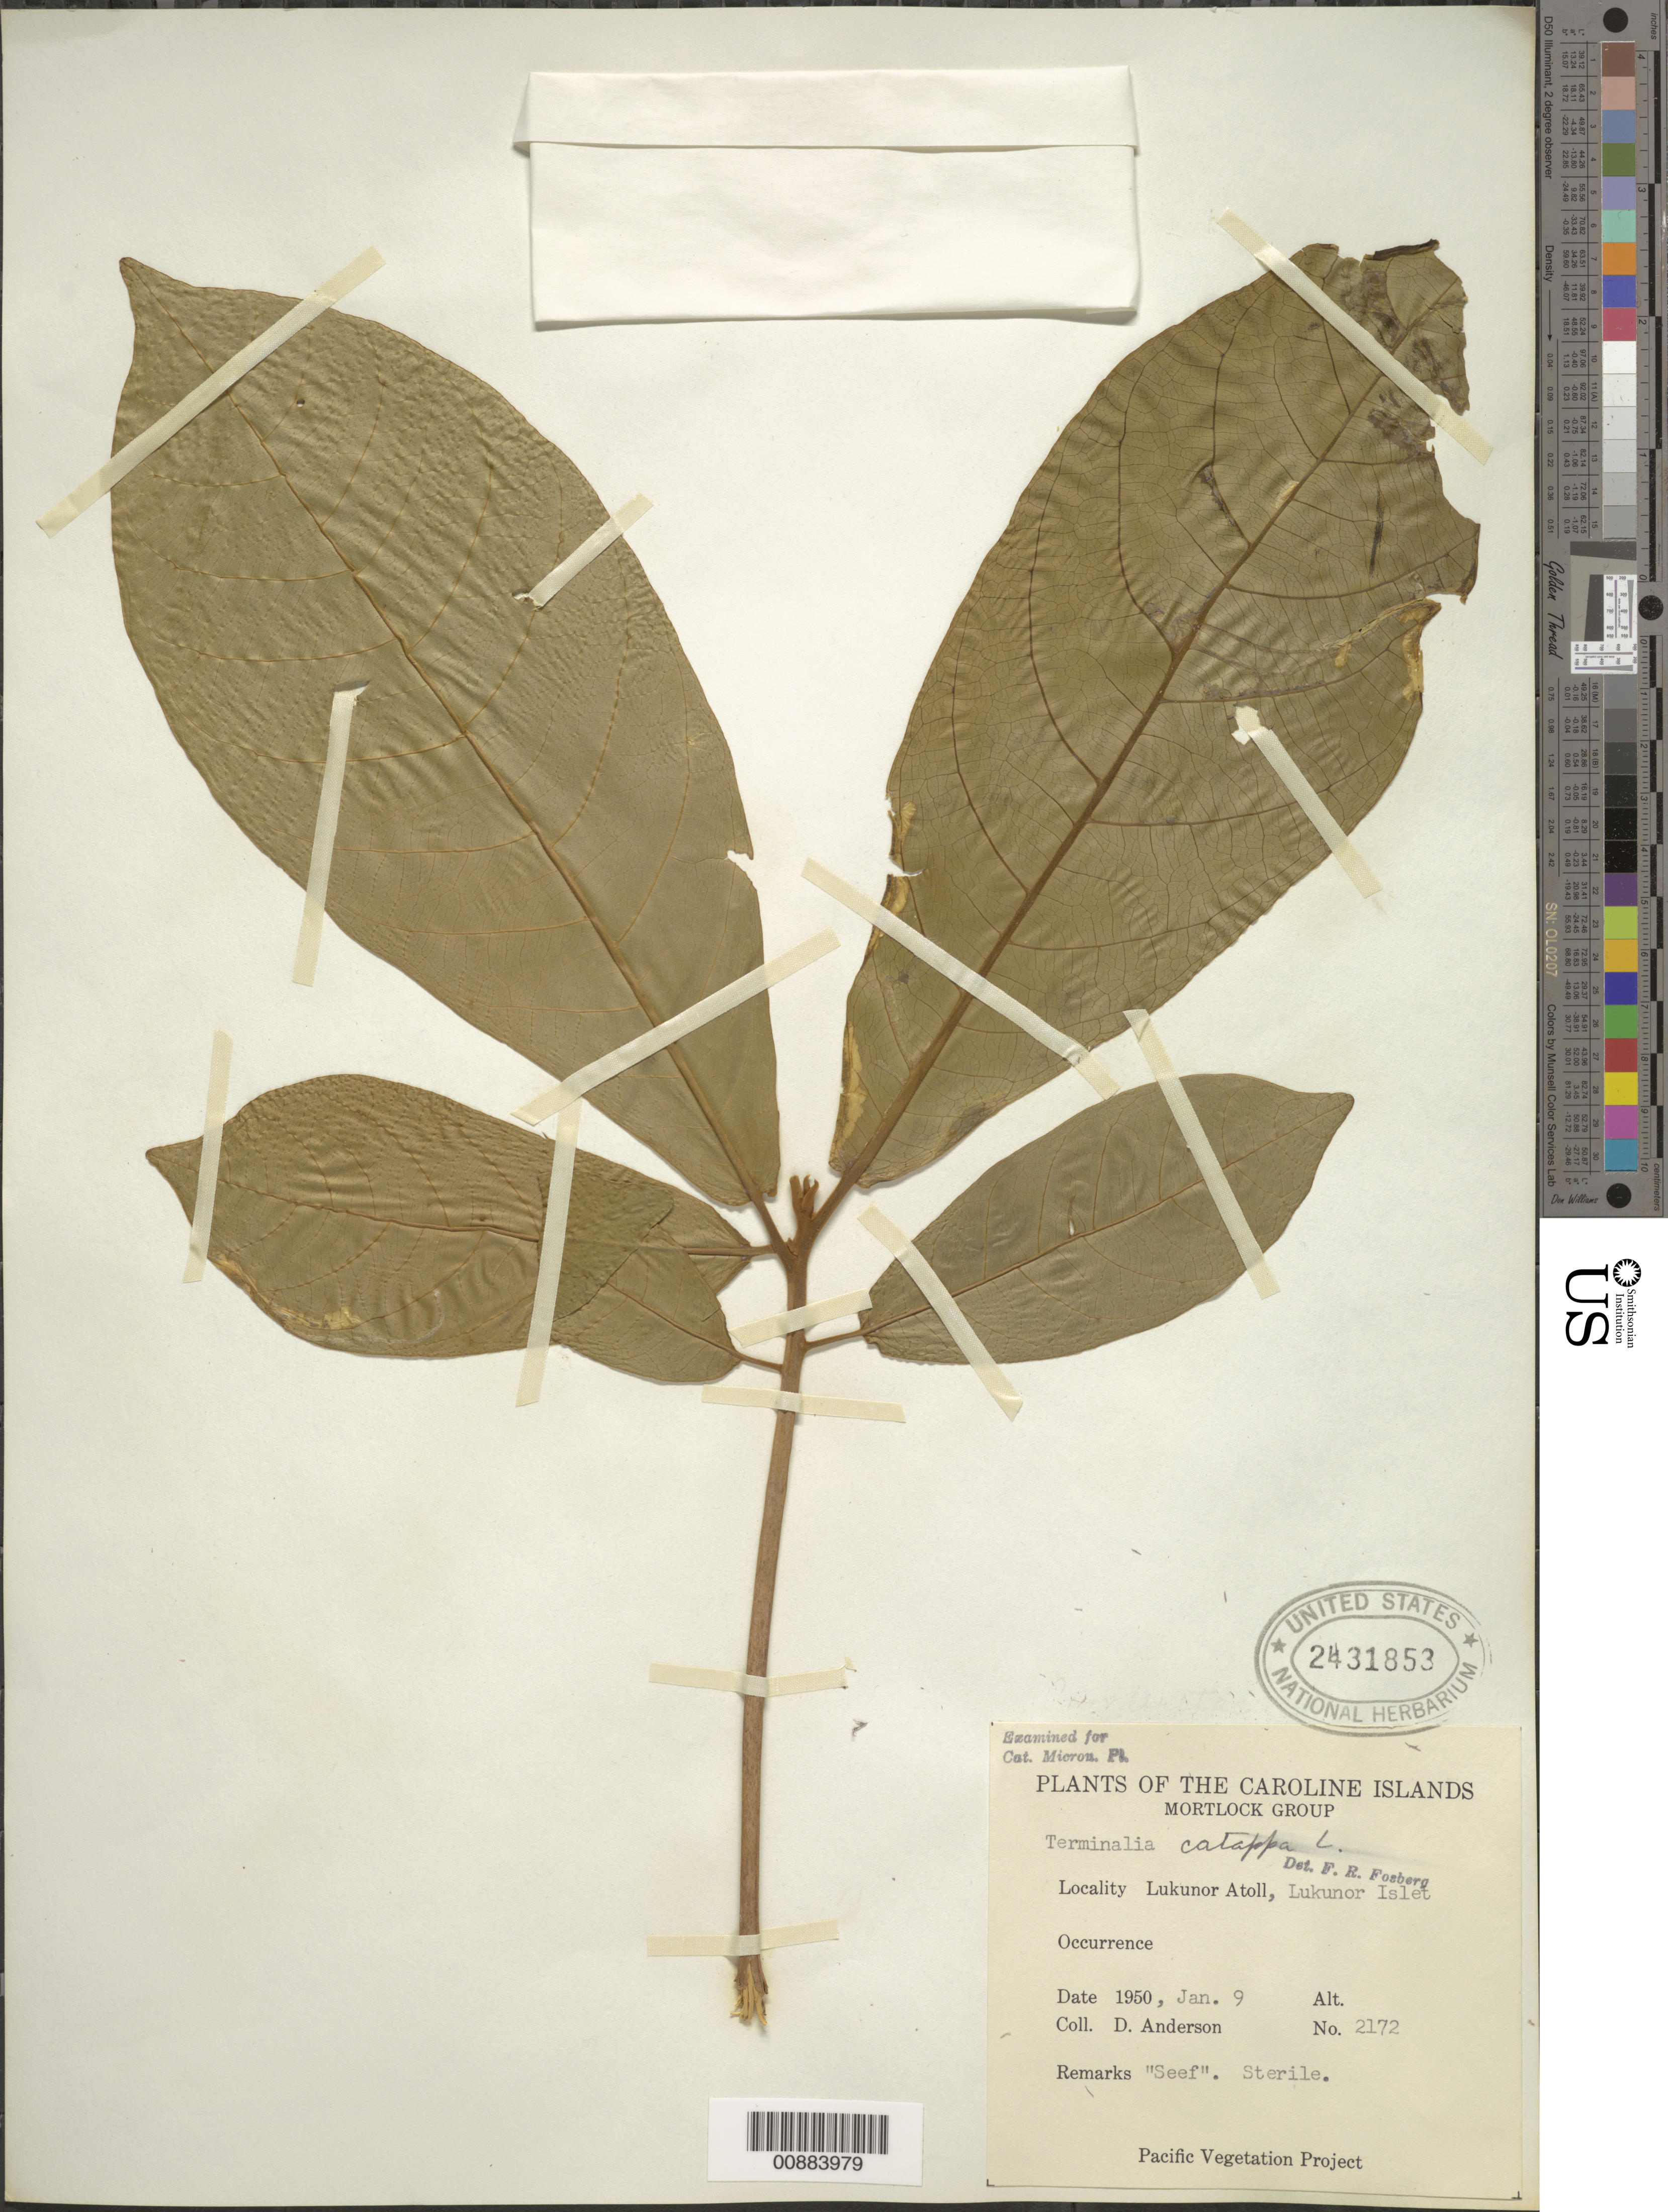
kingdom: Plantae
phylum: Tracheophyta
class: Magnoliopsida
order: Myrtales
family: Combretaceae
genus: Terminalia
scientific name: Terminalia catappa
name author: L.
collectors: D. Anderson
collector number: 2172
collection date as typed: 09 Jan 1950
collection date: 1950-01-09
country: Micronesia, Federated States of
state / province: Truk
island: Lukunor Atoll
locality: Lukunor Islet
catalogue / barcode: US 2431853